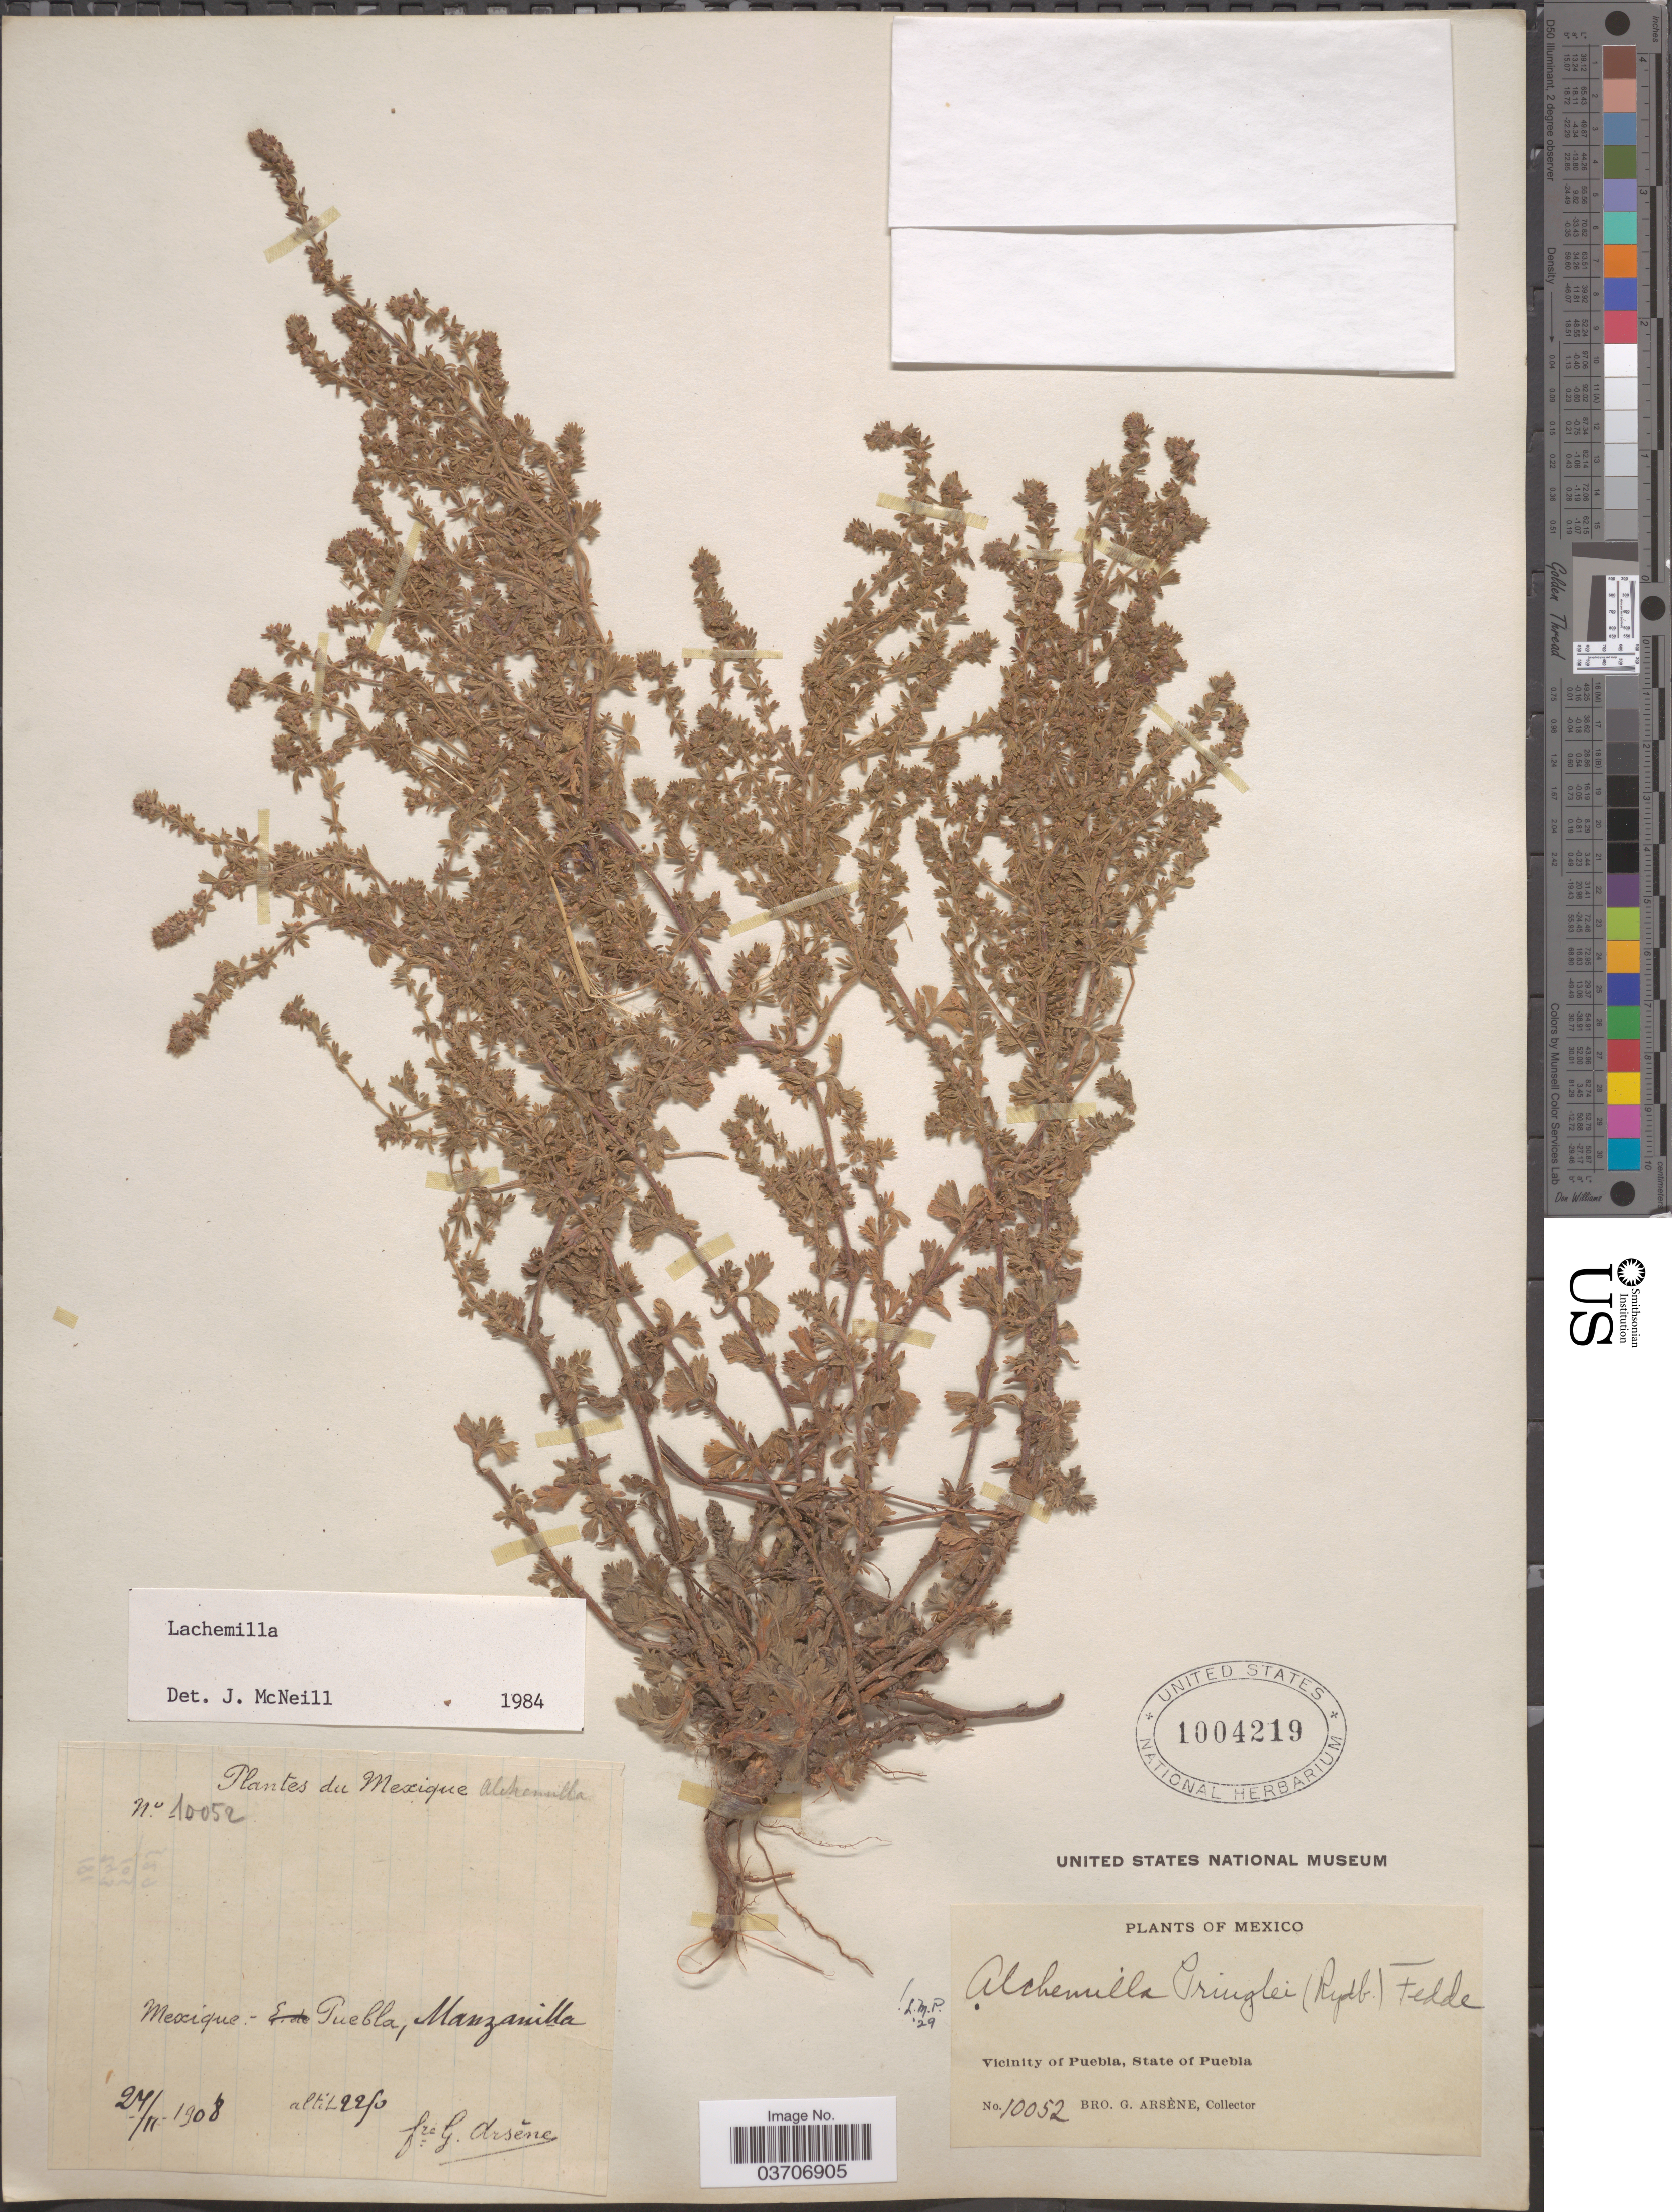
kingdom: Plantae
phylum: Tracheophyta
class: Magnoliopsida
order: Rosales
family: Rosaceae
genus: Lachemilla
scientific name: Lachemilla sp.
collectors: Bro. G. Arsène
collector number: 10052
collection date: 1908-11-24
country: Mexico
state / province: Puebla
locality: Manzanilla. Vicinity of Puebla.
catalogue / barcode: US 1004219